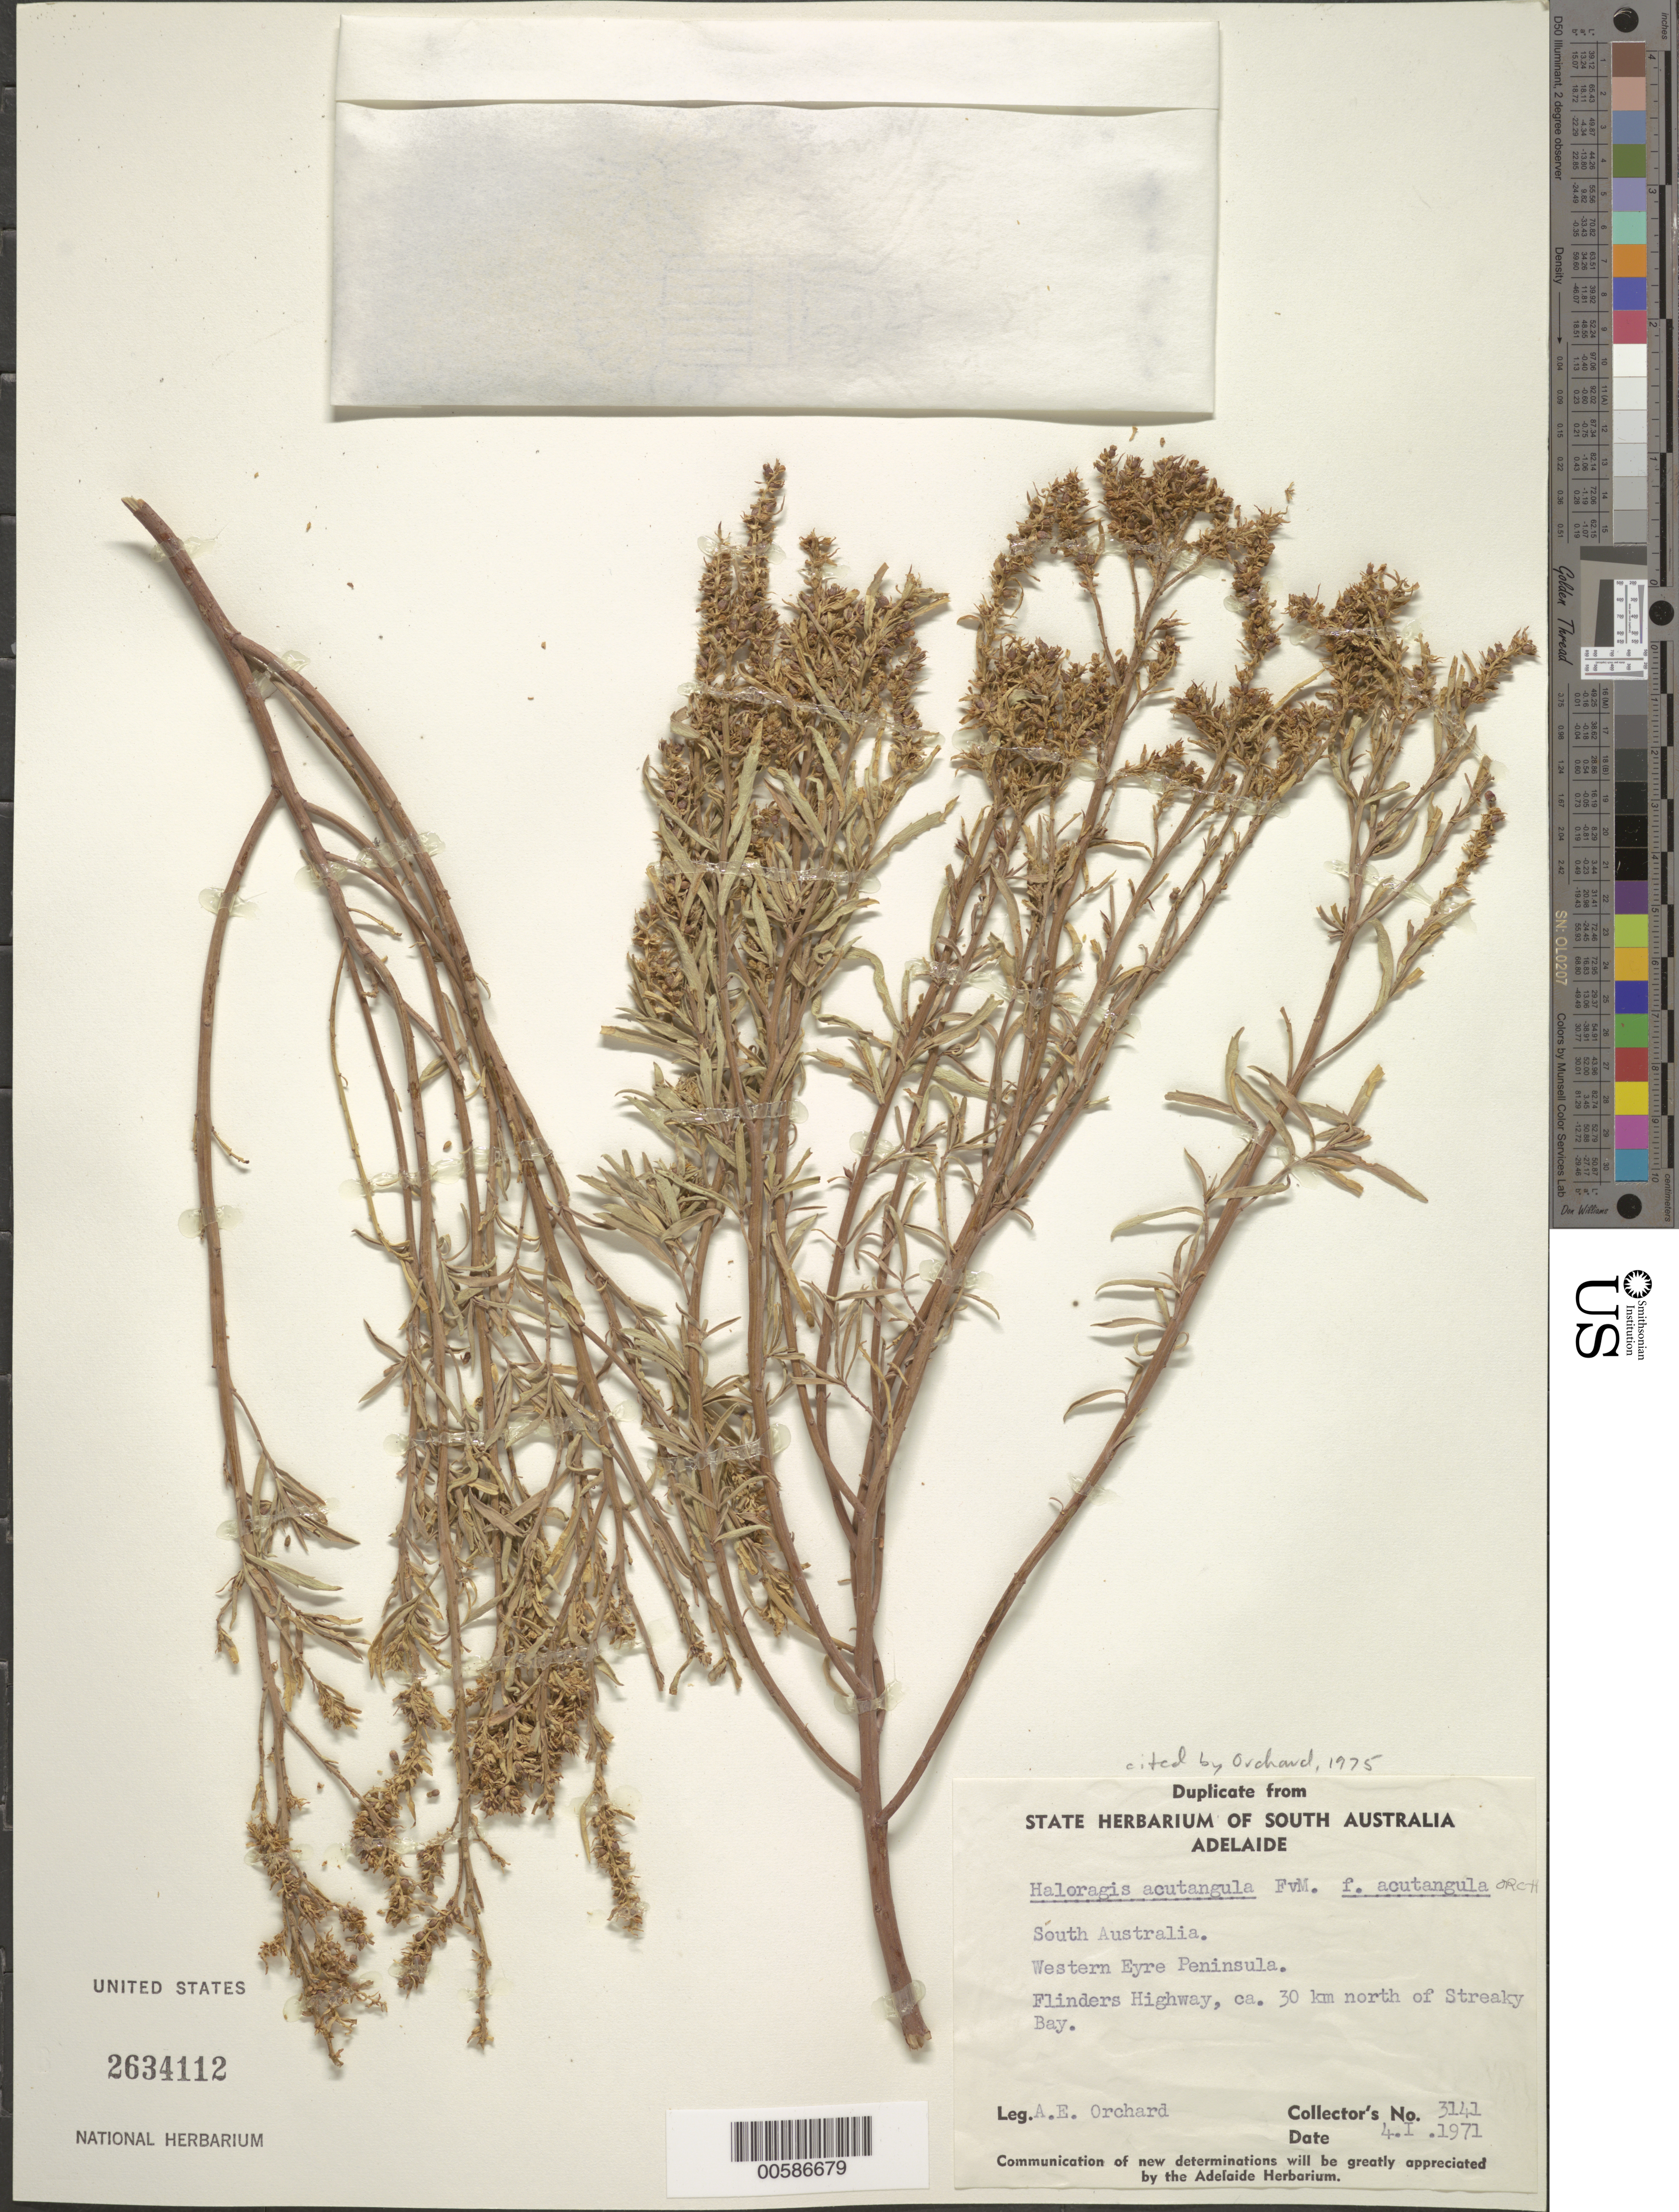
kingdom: Plantae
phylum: Tracheophyta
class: Magnoliopsida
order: Saxifragales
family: Haloragaceae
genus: Haloragis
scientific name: Haloragis acutangula f. acutangula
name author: F. Muell.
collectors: A. E. Orchard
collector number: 3141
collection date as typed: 04 Jan 1971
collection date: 1971-01-04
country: Australia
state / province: South Australia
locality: Western Eyre Peninsula, N of Streaky Bay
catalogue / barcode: US 2634112